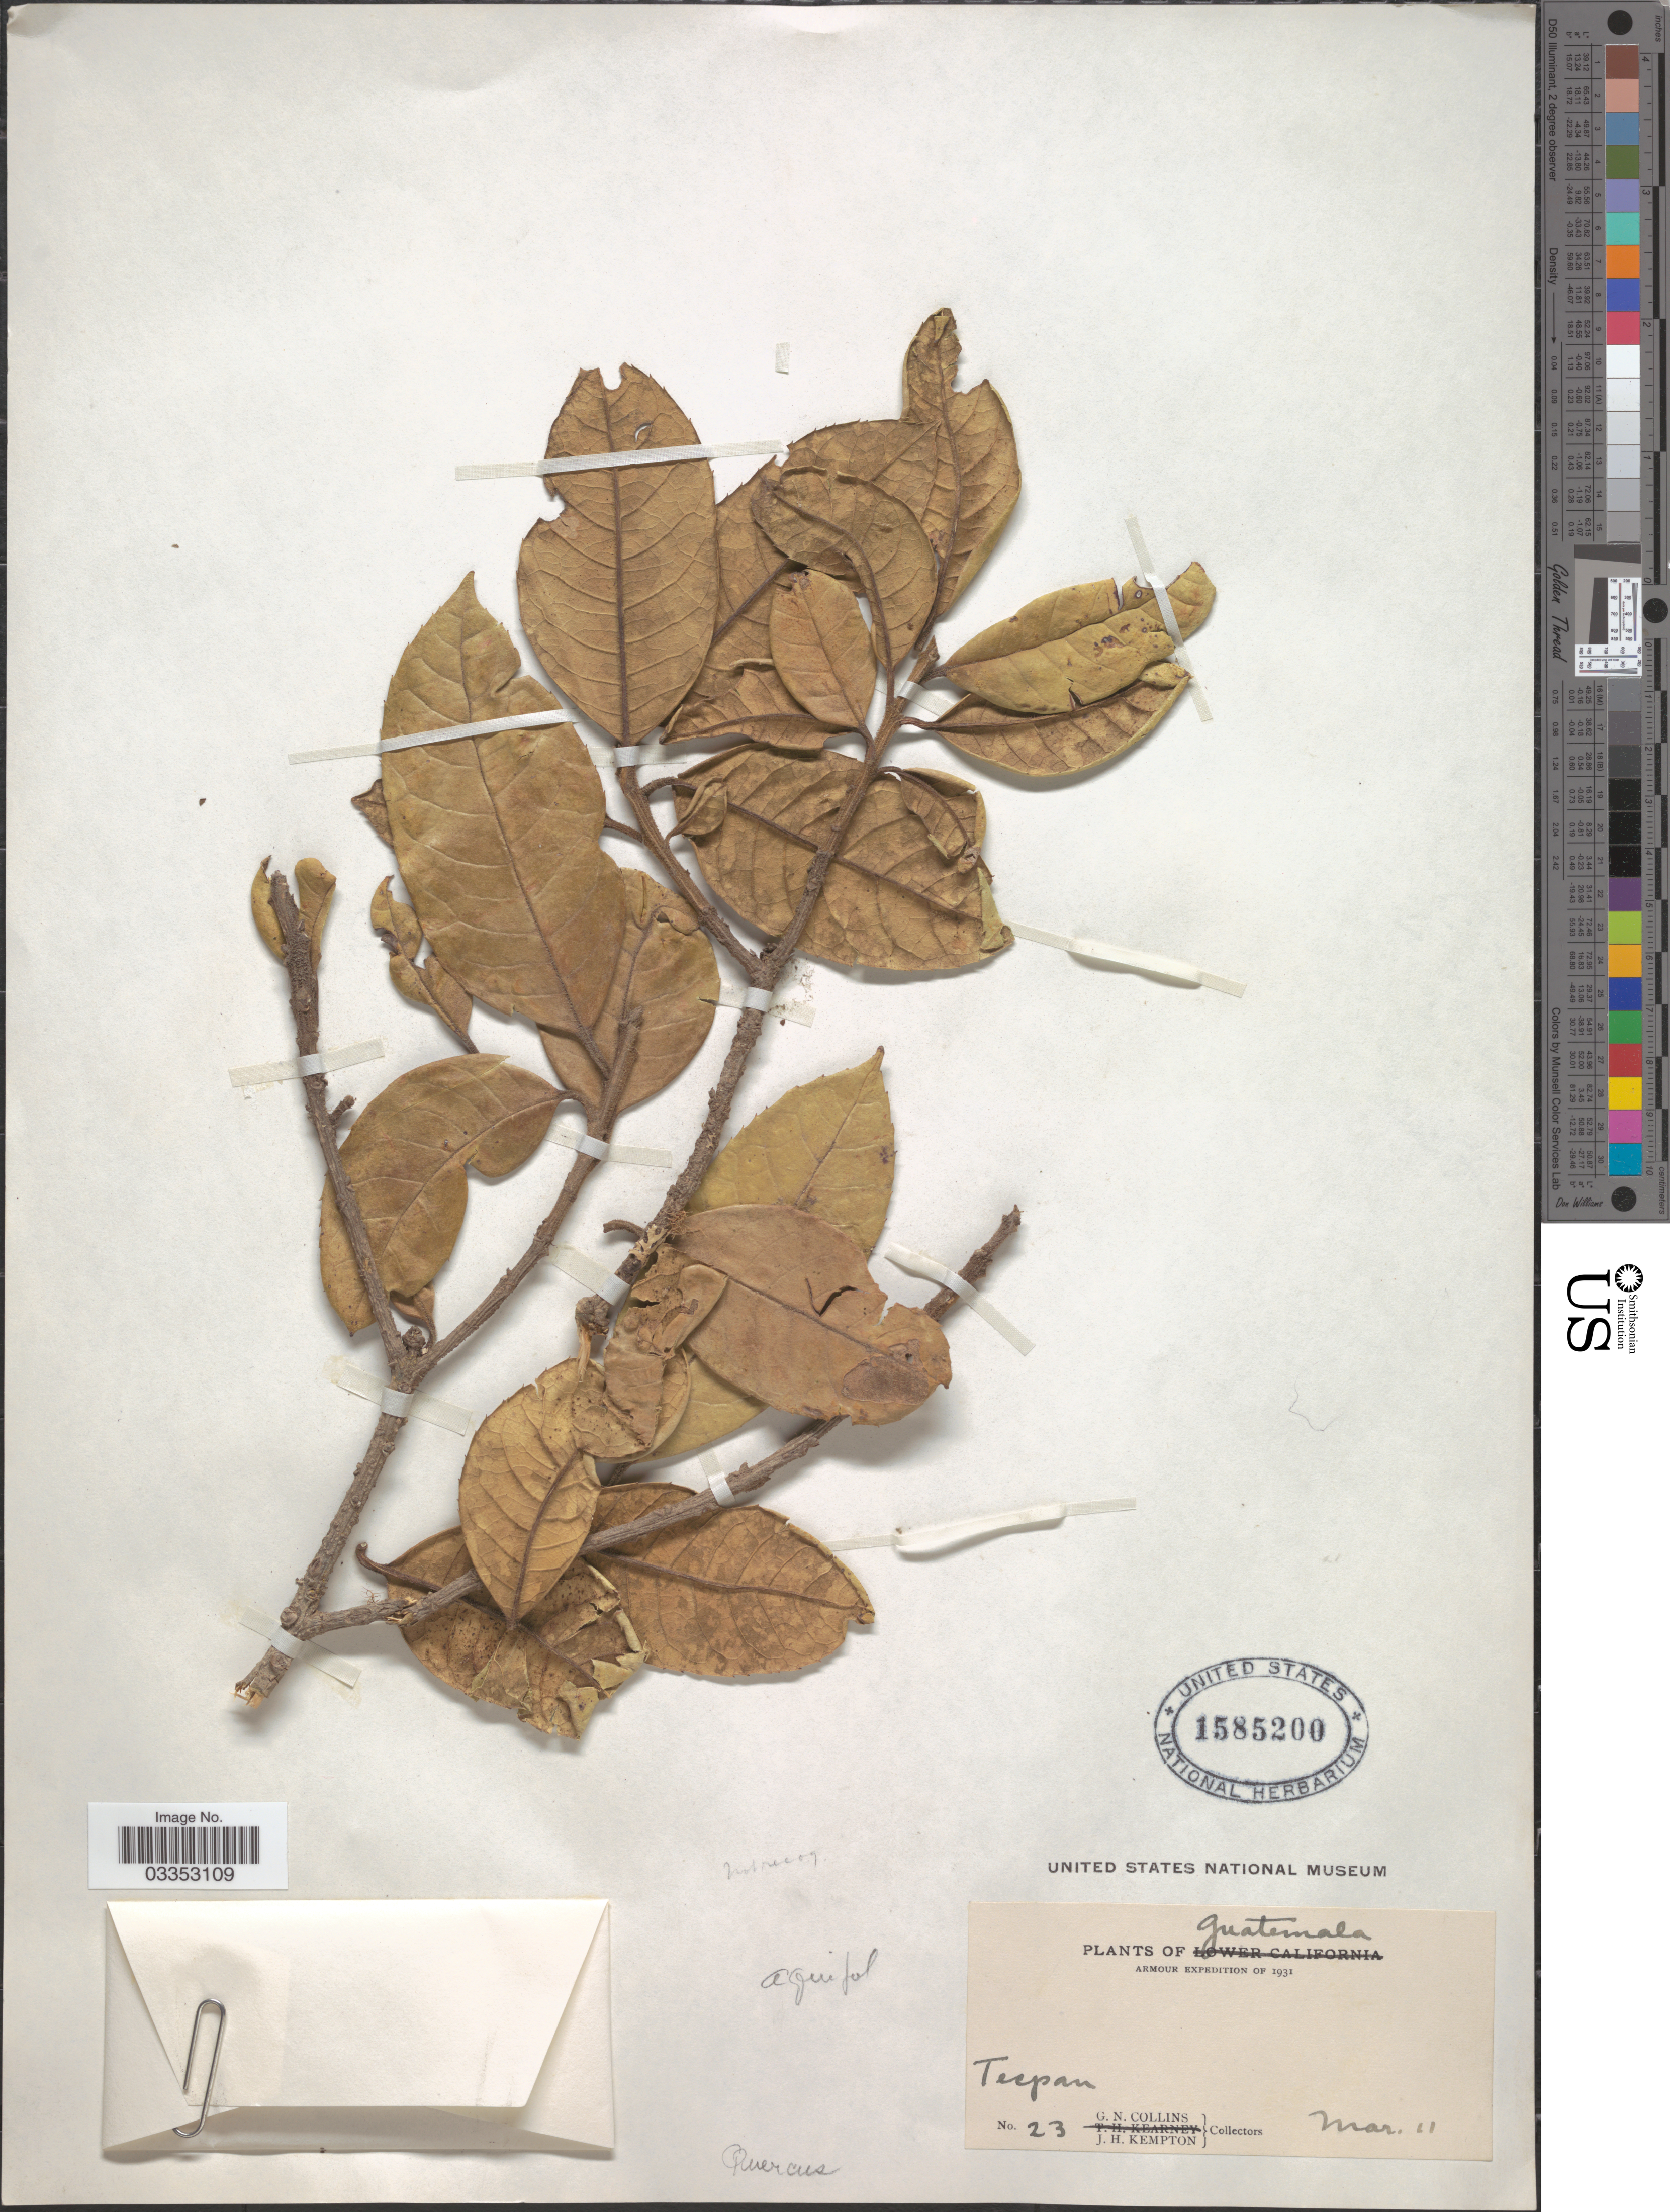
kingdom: Plantae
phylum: Tracheophyta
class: Magnoliopsida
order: Aquifoliales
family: Aquifoliaceae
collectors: G. Collins & J. H. Kempton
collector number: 23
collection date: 1931-03-11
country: Guatemala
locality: Tecpan.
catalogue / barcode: US 1585200